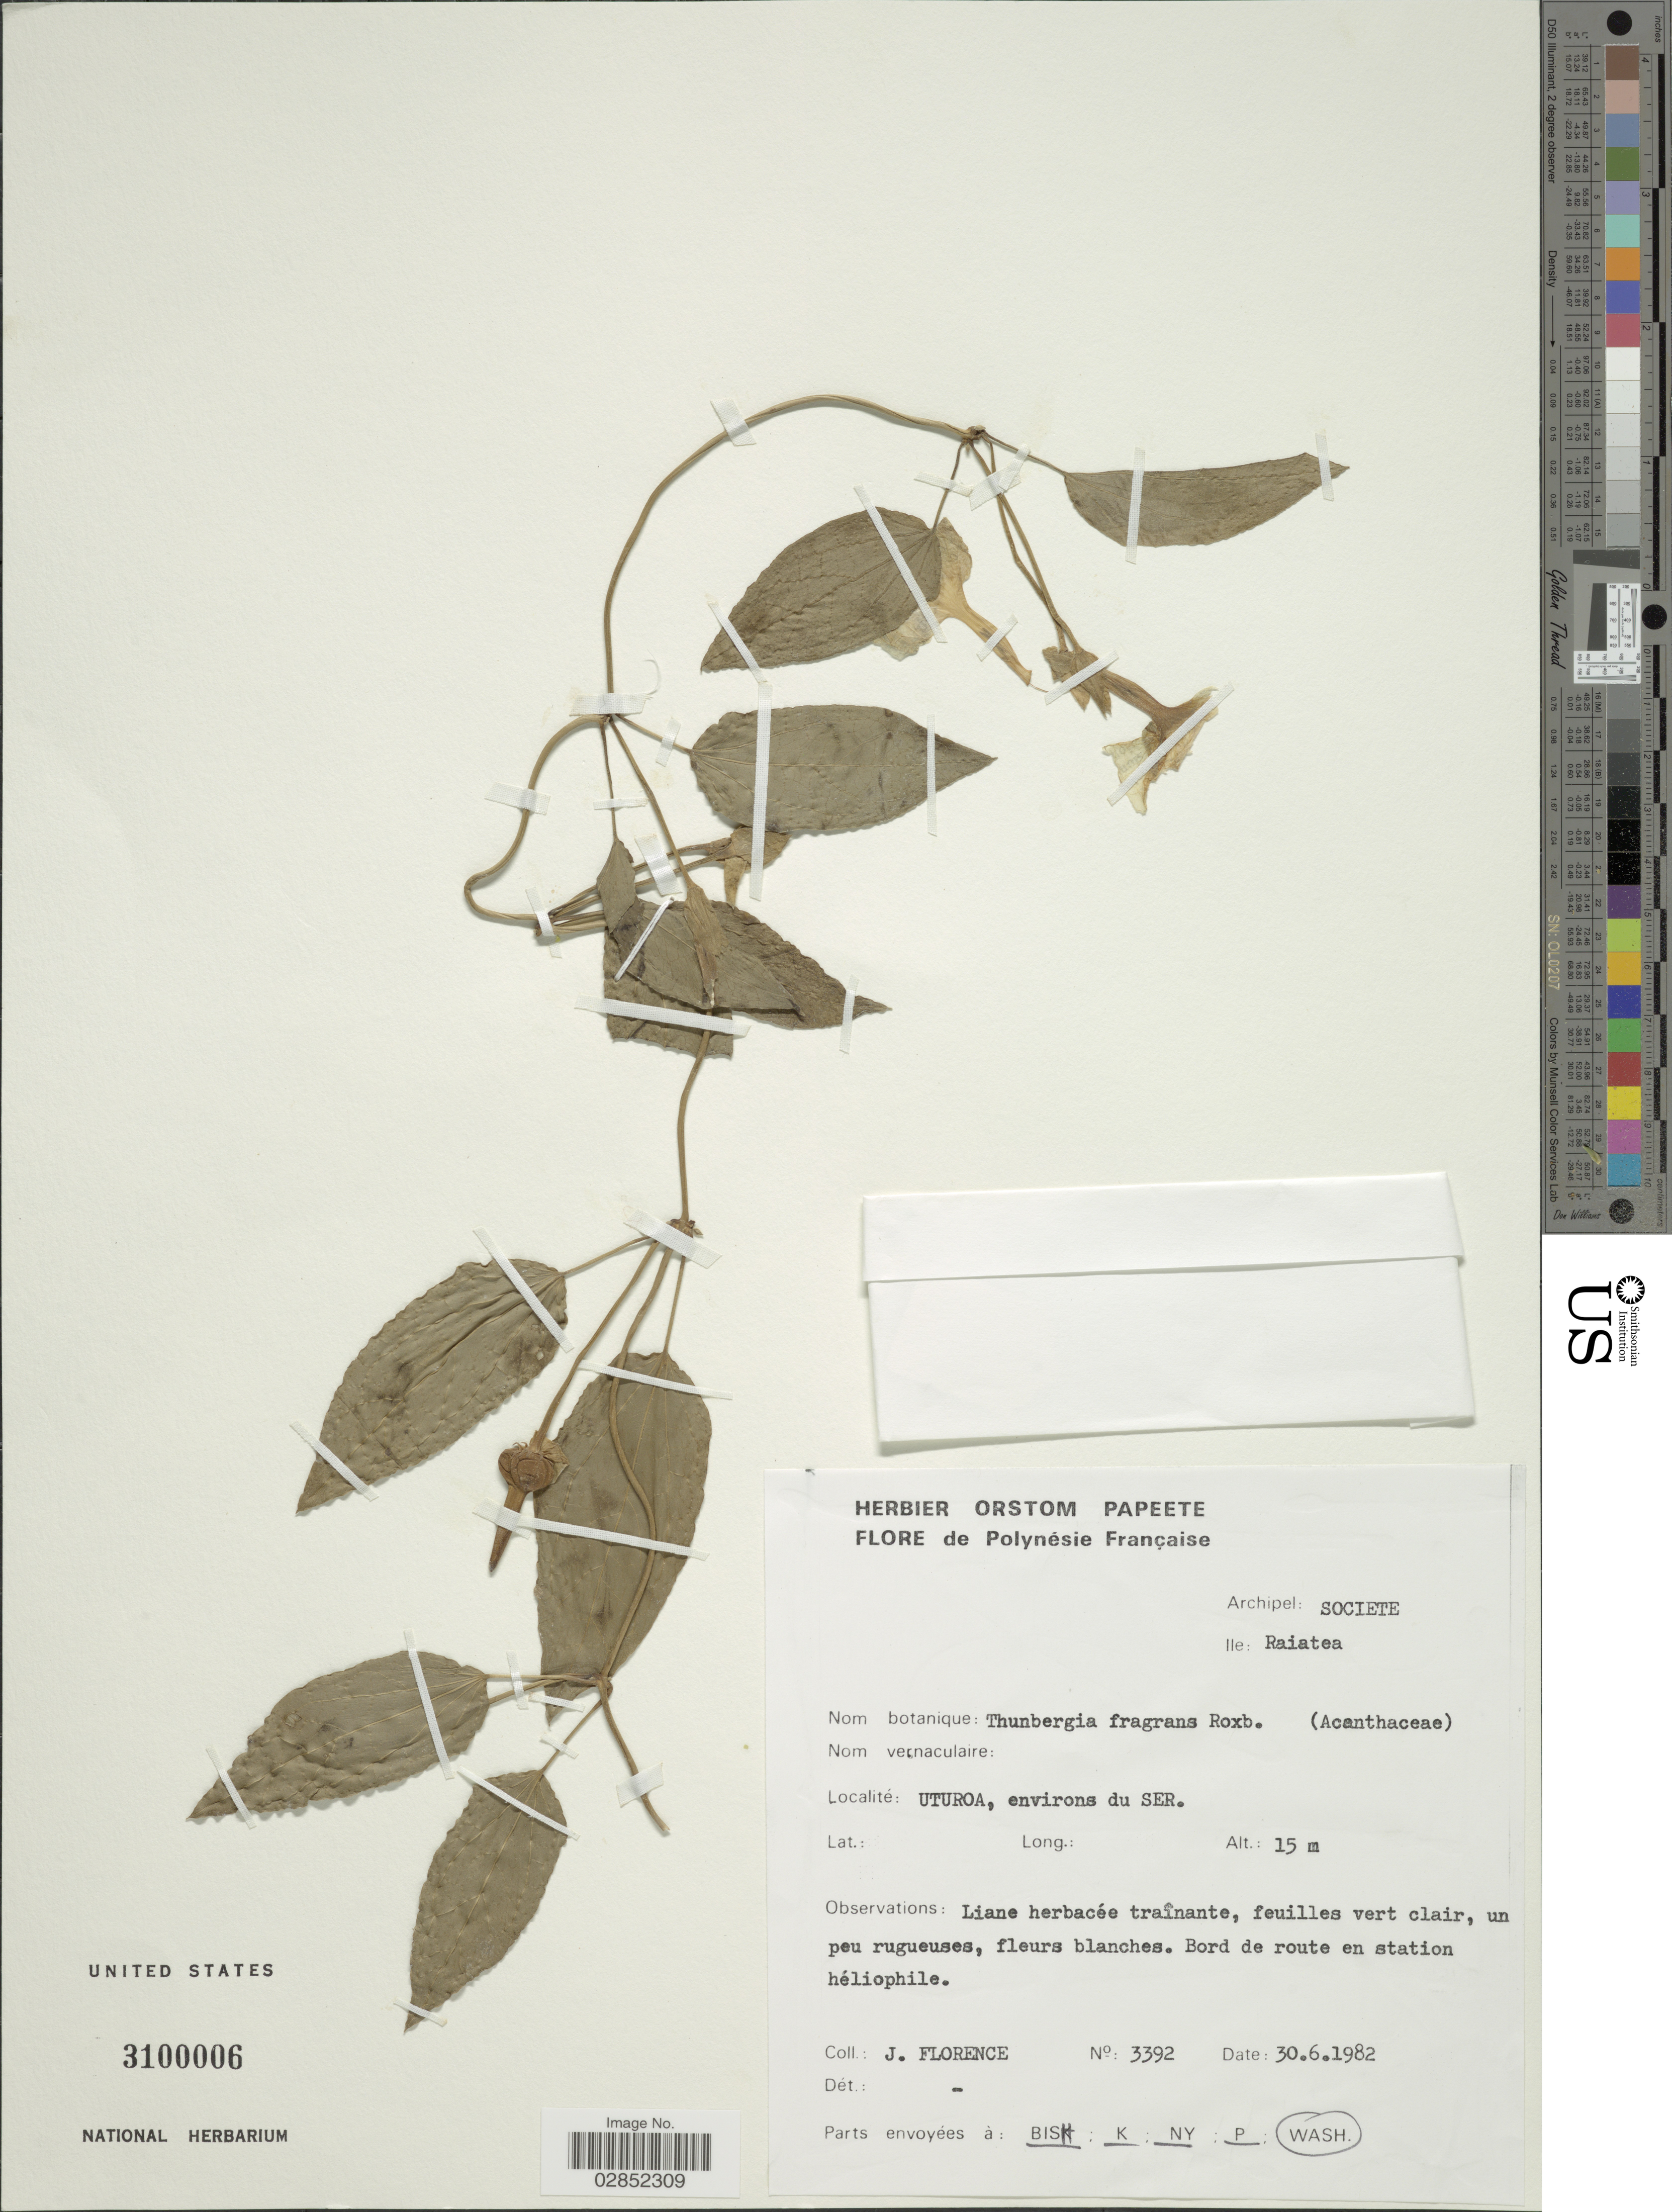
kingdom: Plantae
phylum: Tracheophyta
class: Magnoliopsida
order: Lamiales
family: Acanthaceae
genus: Thunbergia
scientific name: Thunbergia fragrans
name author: Roxb.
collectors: J. Florence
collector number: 3392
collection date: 1982-06-30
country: French Polynesia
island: Raiatea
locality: Polynésie Française. Archipel: Societe. Ile: Raiatea. Uturoa, environs du SER.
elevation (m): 15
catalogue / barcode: US 3100006